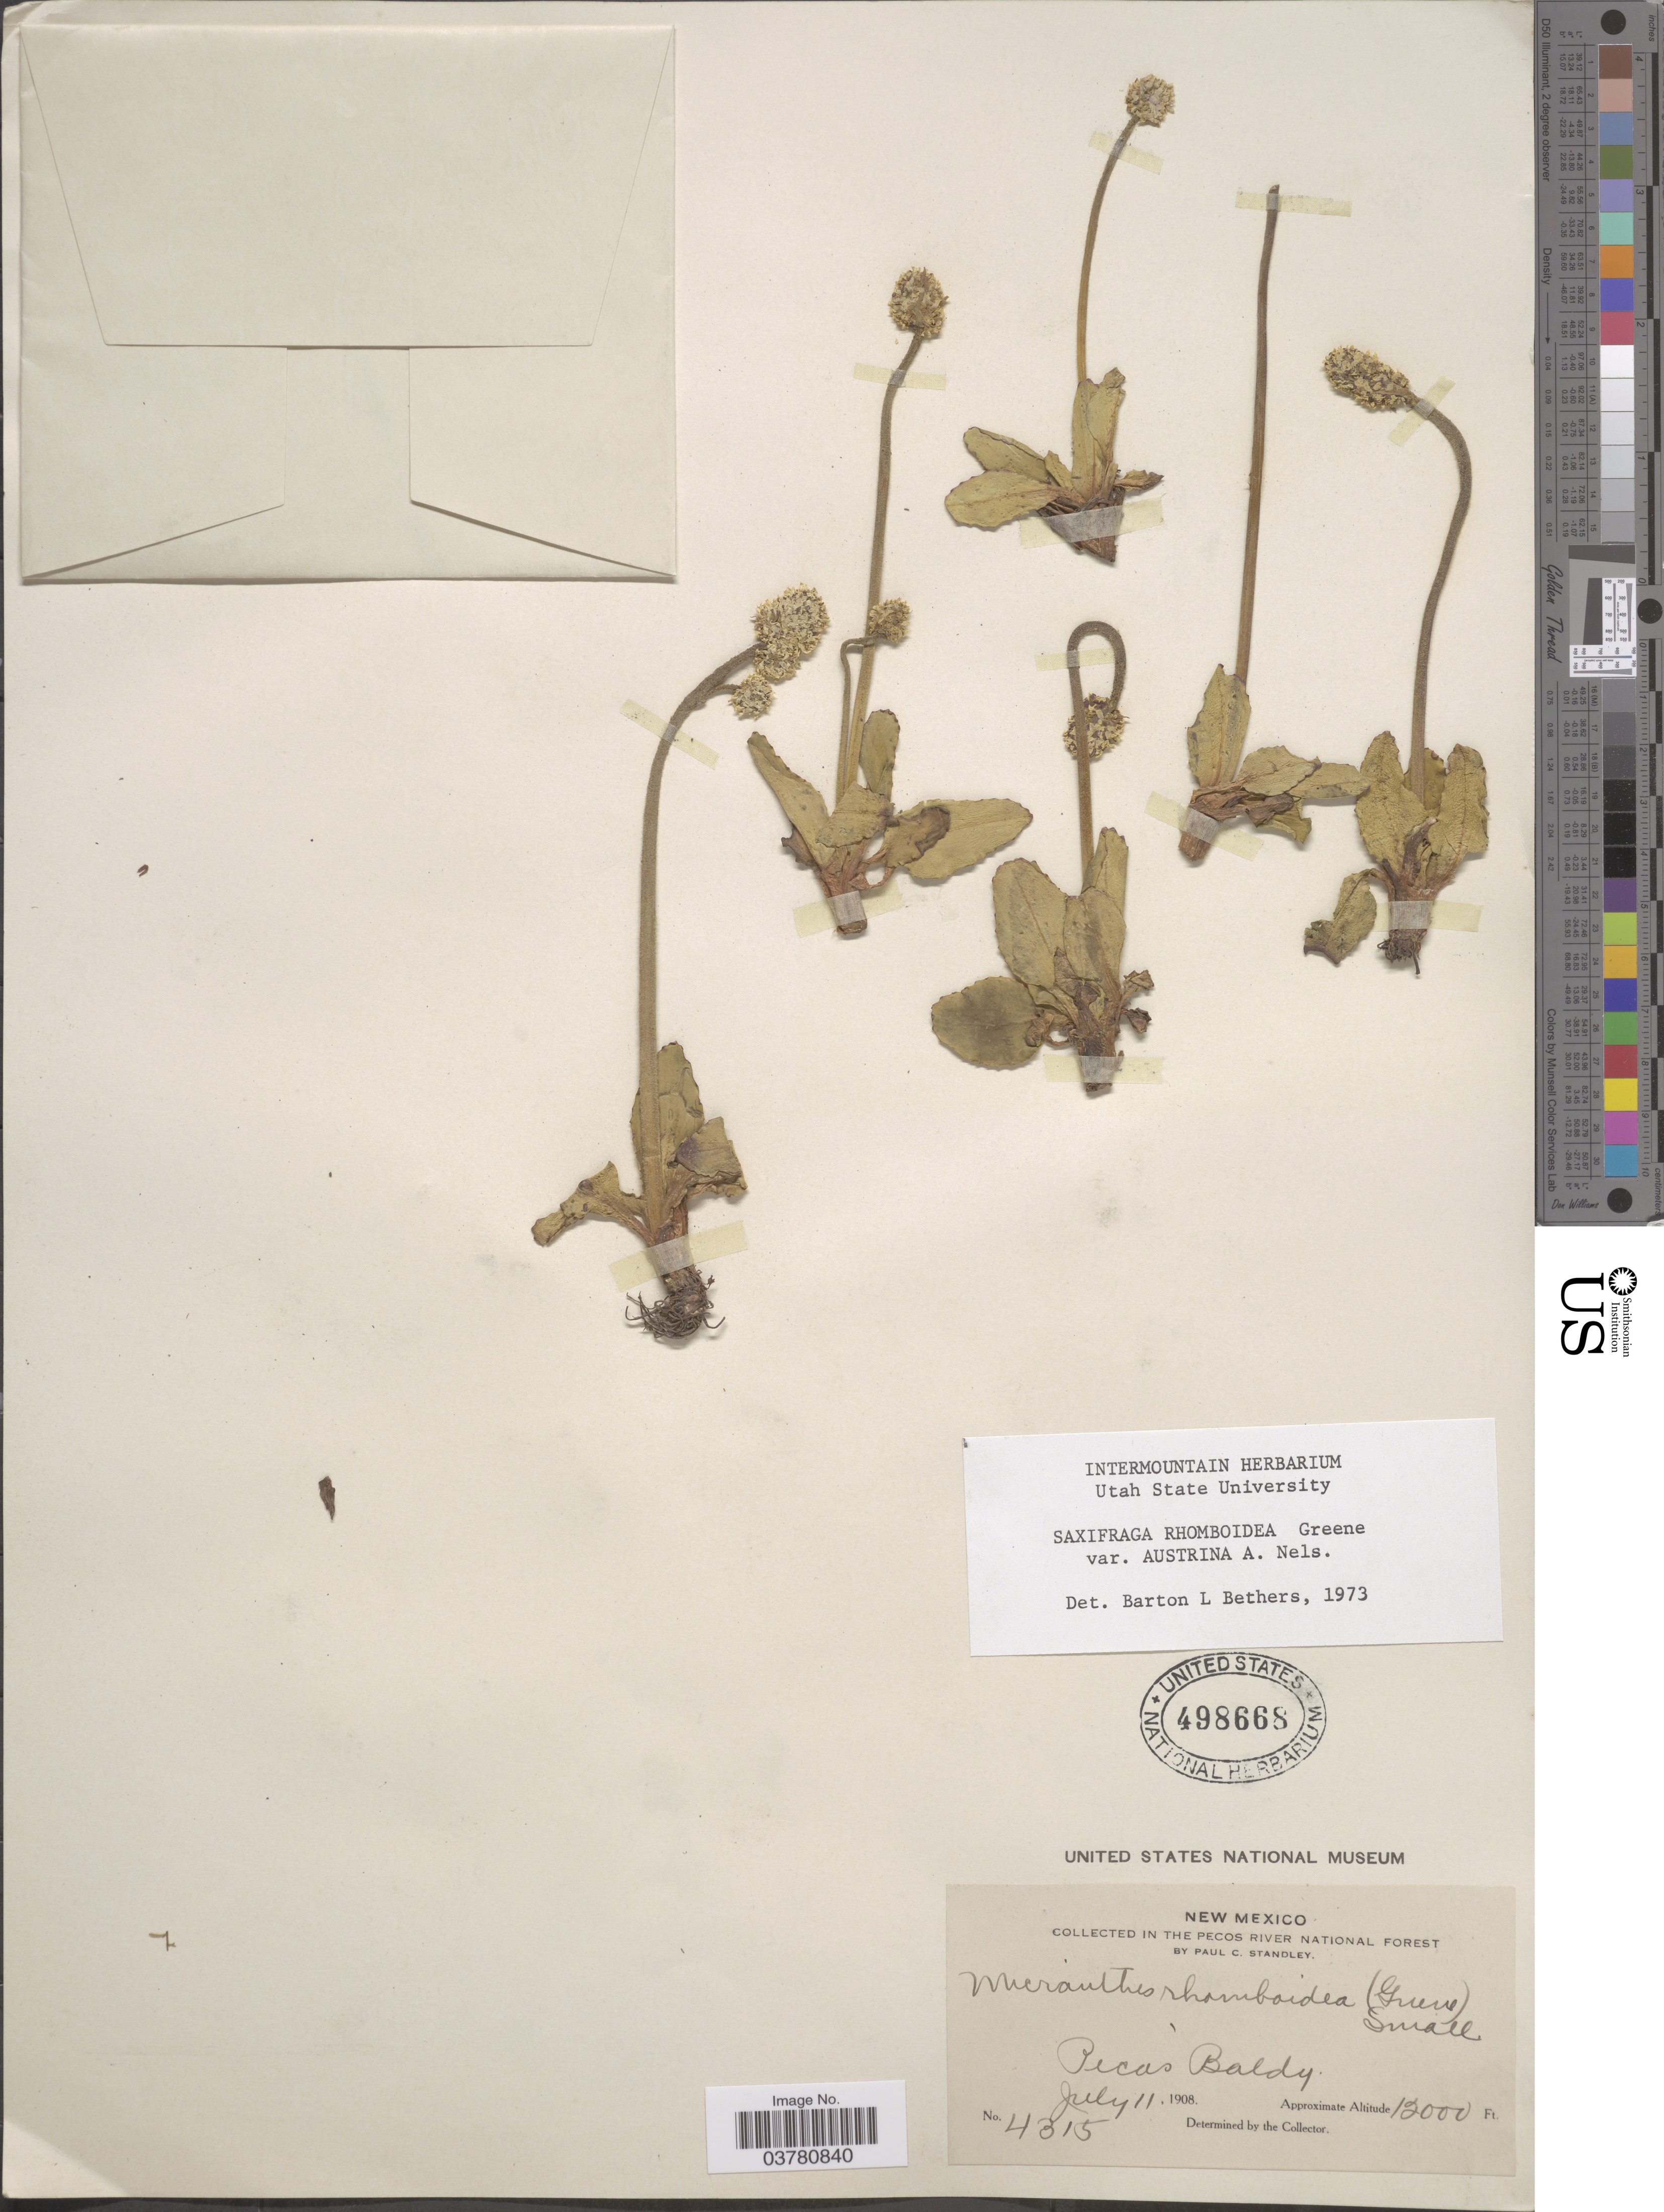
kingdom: Plantae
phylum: Tracheophyta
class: Magnoliopsida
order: Saxifragales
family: Saxifragaceae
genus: Micranthes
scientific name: Micranthes rhomboidea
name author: (Greene) Small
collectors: P. C. Standley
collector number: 4315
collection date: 1908-07-11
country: United States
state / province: New Mexico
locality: In the Pecos River National Forest. Pecos Baldy.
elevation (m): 3658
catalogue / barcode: US 498668